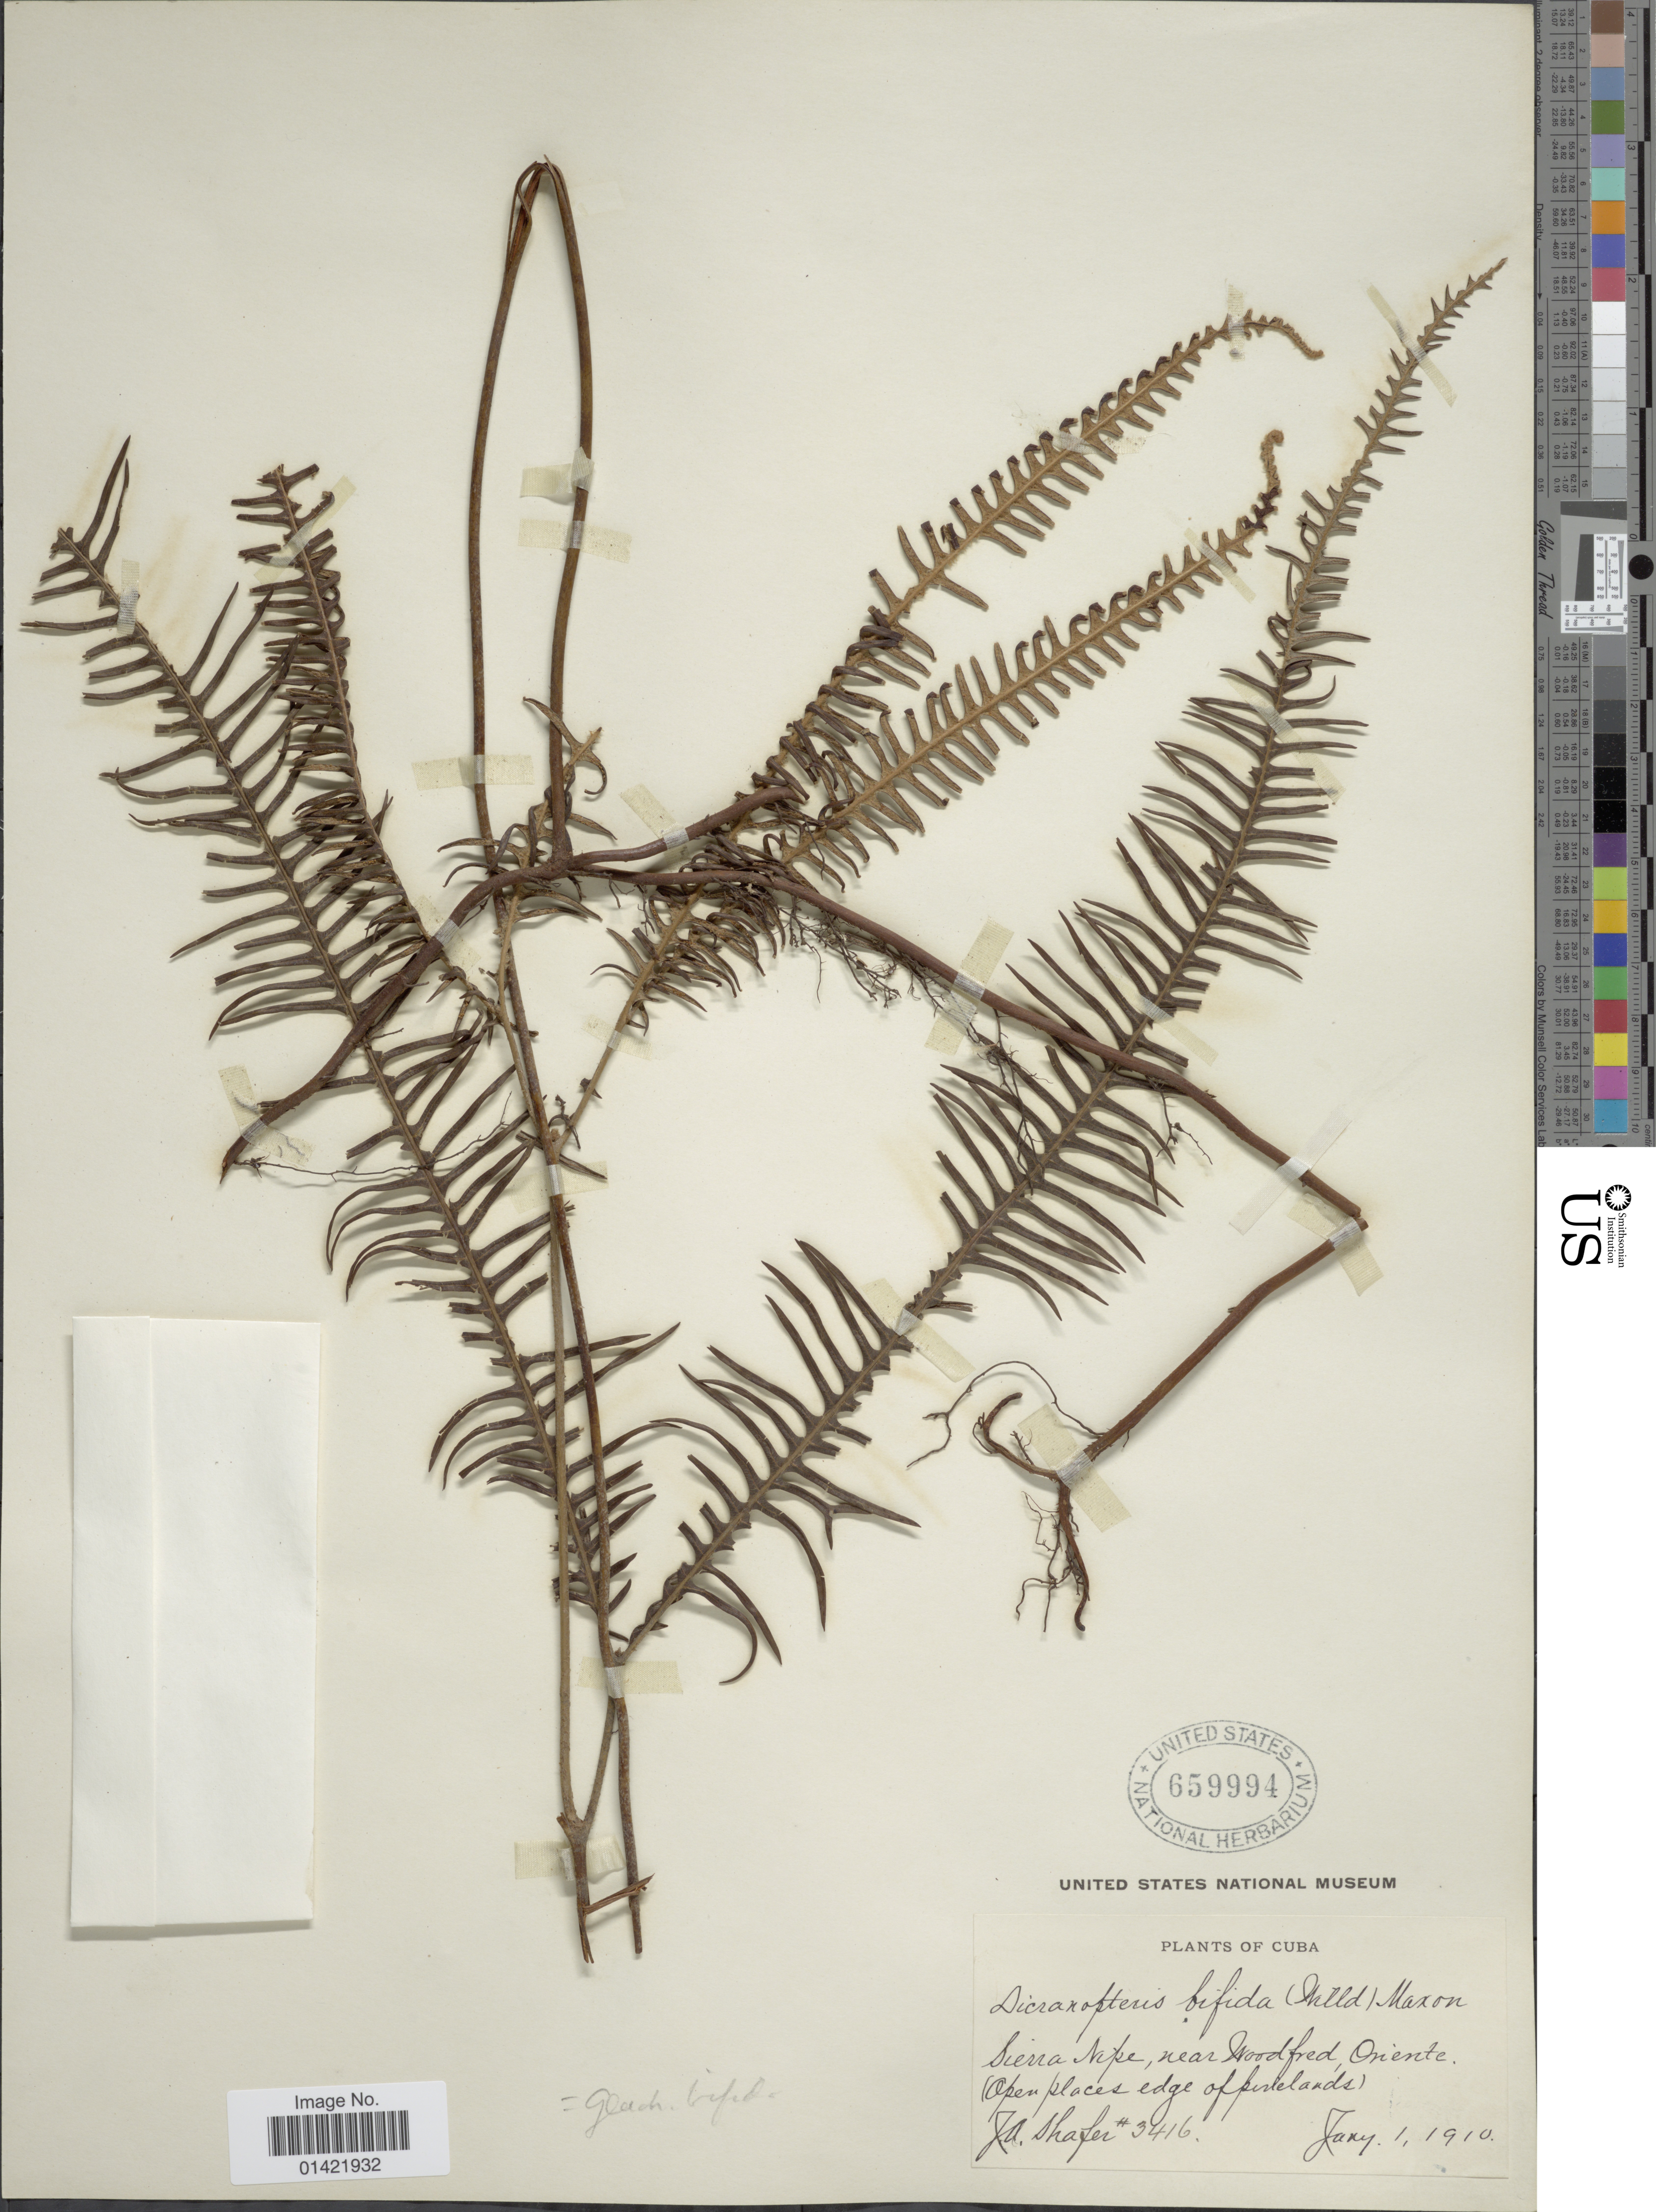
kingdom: Plantae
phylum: Tracheophyta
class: Polypodiopsida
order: Gleicheniales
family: Gleicheniaceae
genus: Sticherus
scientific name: Sticherus bifidus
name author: (Willd.) Ching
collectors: J. A. Shafer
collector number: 3416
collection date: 1910-06-01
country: Cuba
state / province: Oriente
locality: Sierra de Nipe, near woodfred, Oriente (open places edge of fieldlands).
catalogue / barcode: US 659994